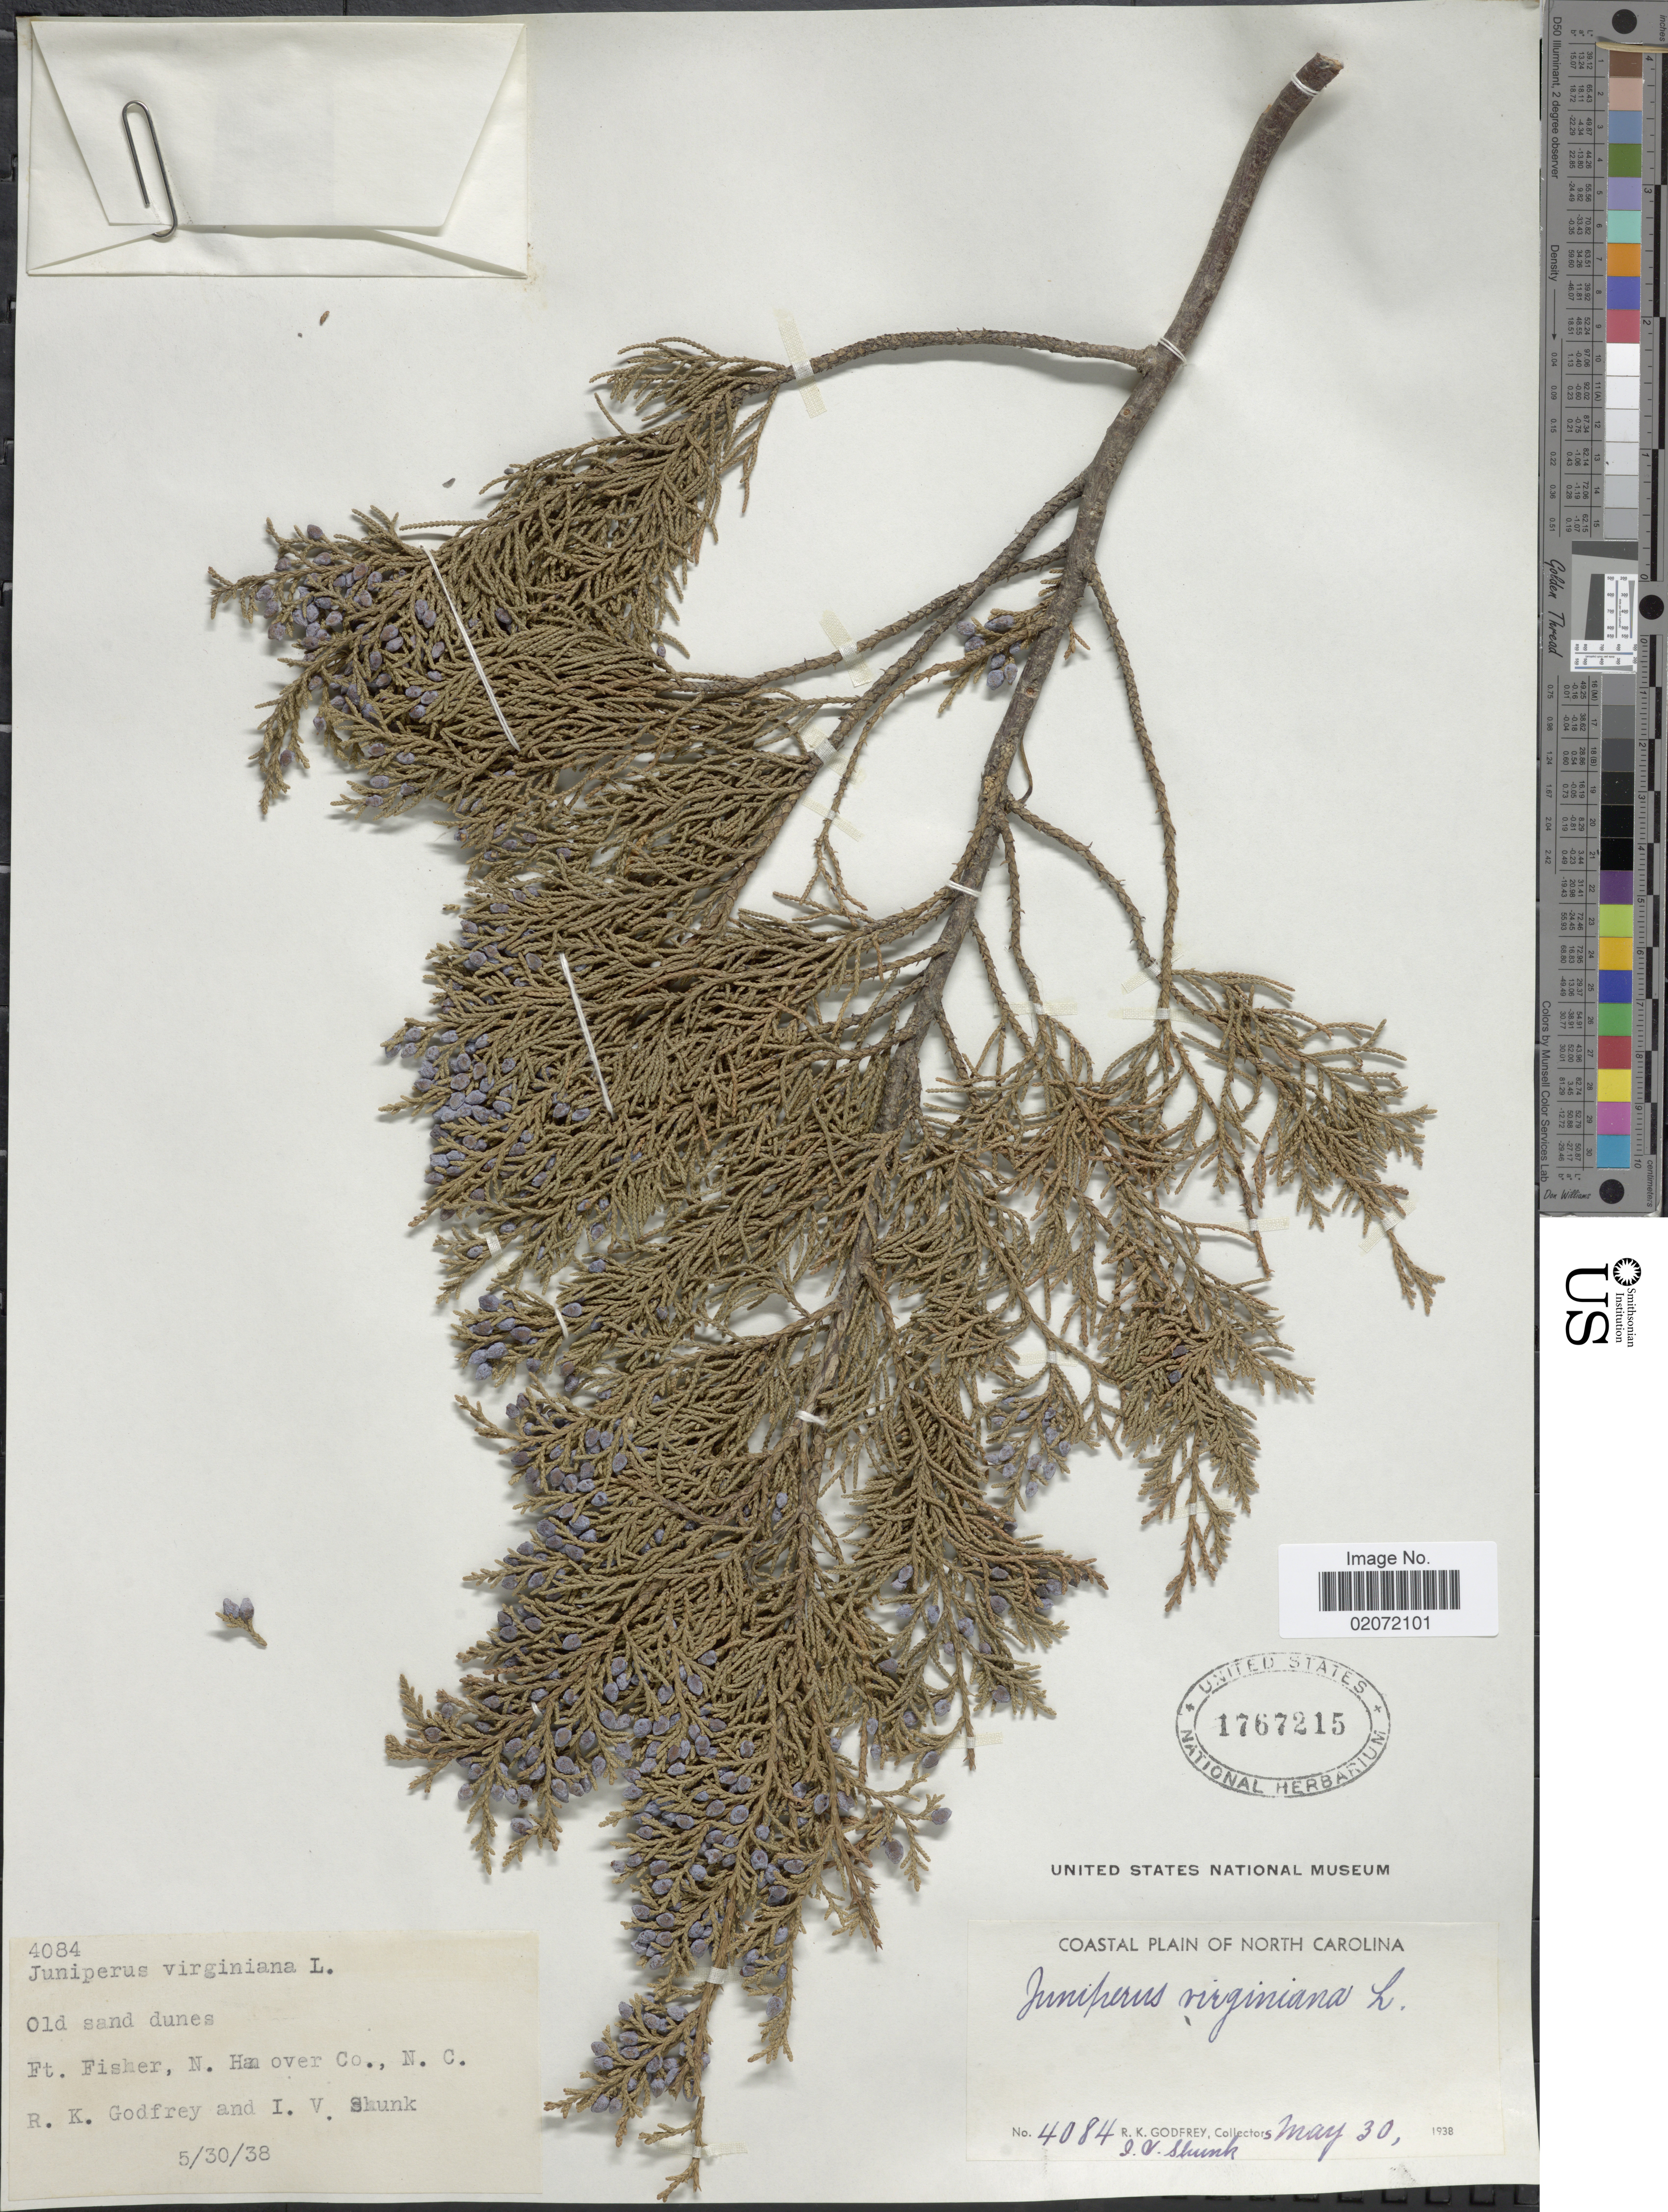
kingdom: Plantae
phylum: Tracheophyta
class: Pinopsida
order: Pinales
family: Cupressaceae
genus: Juniperus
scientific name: Juniperus virginiana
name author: L.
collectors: R. K. Godfrey & I. Shunk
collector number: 4084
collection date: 1938-05-30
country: United States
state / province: North Carolina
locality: Coastal plain of North Carolina. Ft. Fisher, N Han over Co., N.C.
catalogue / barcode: US 1767215